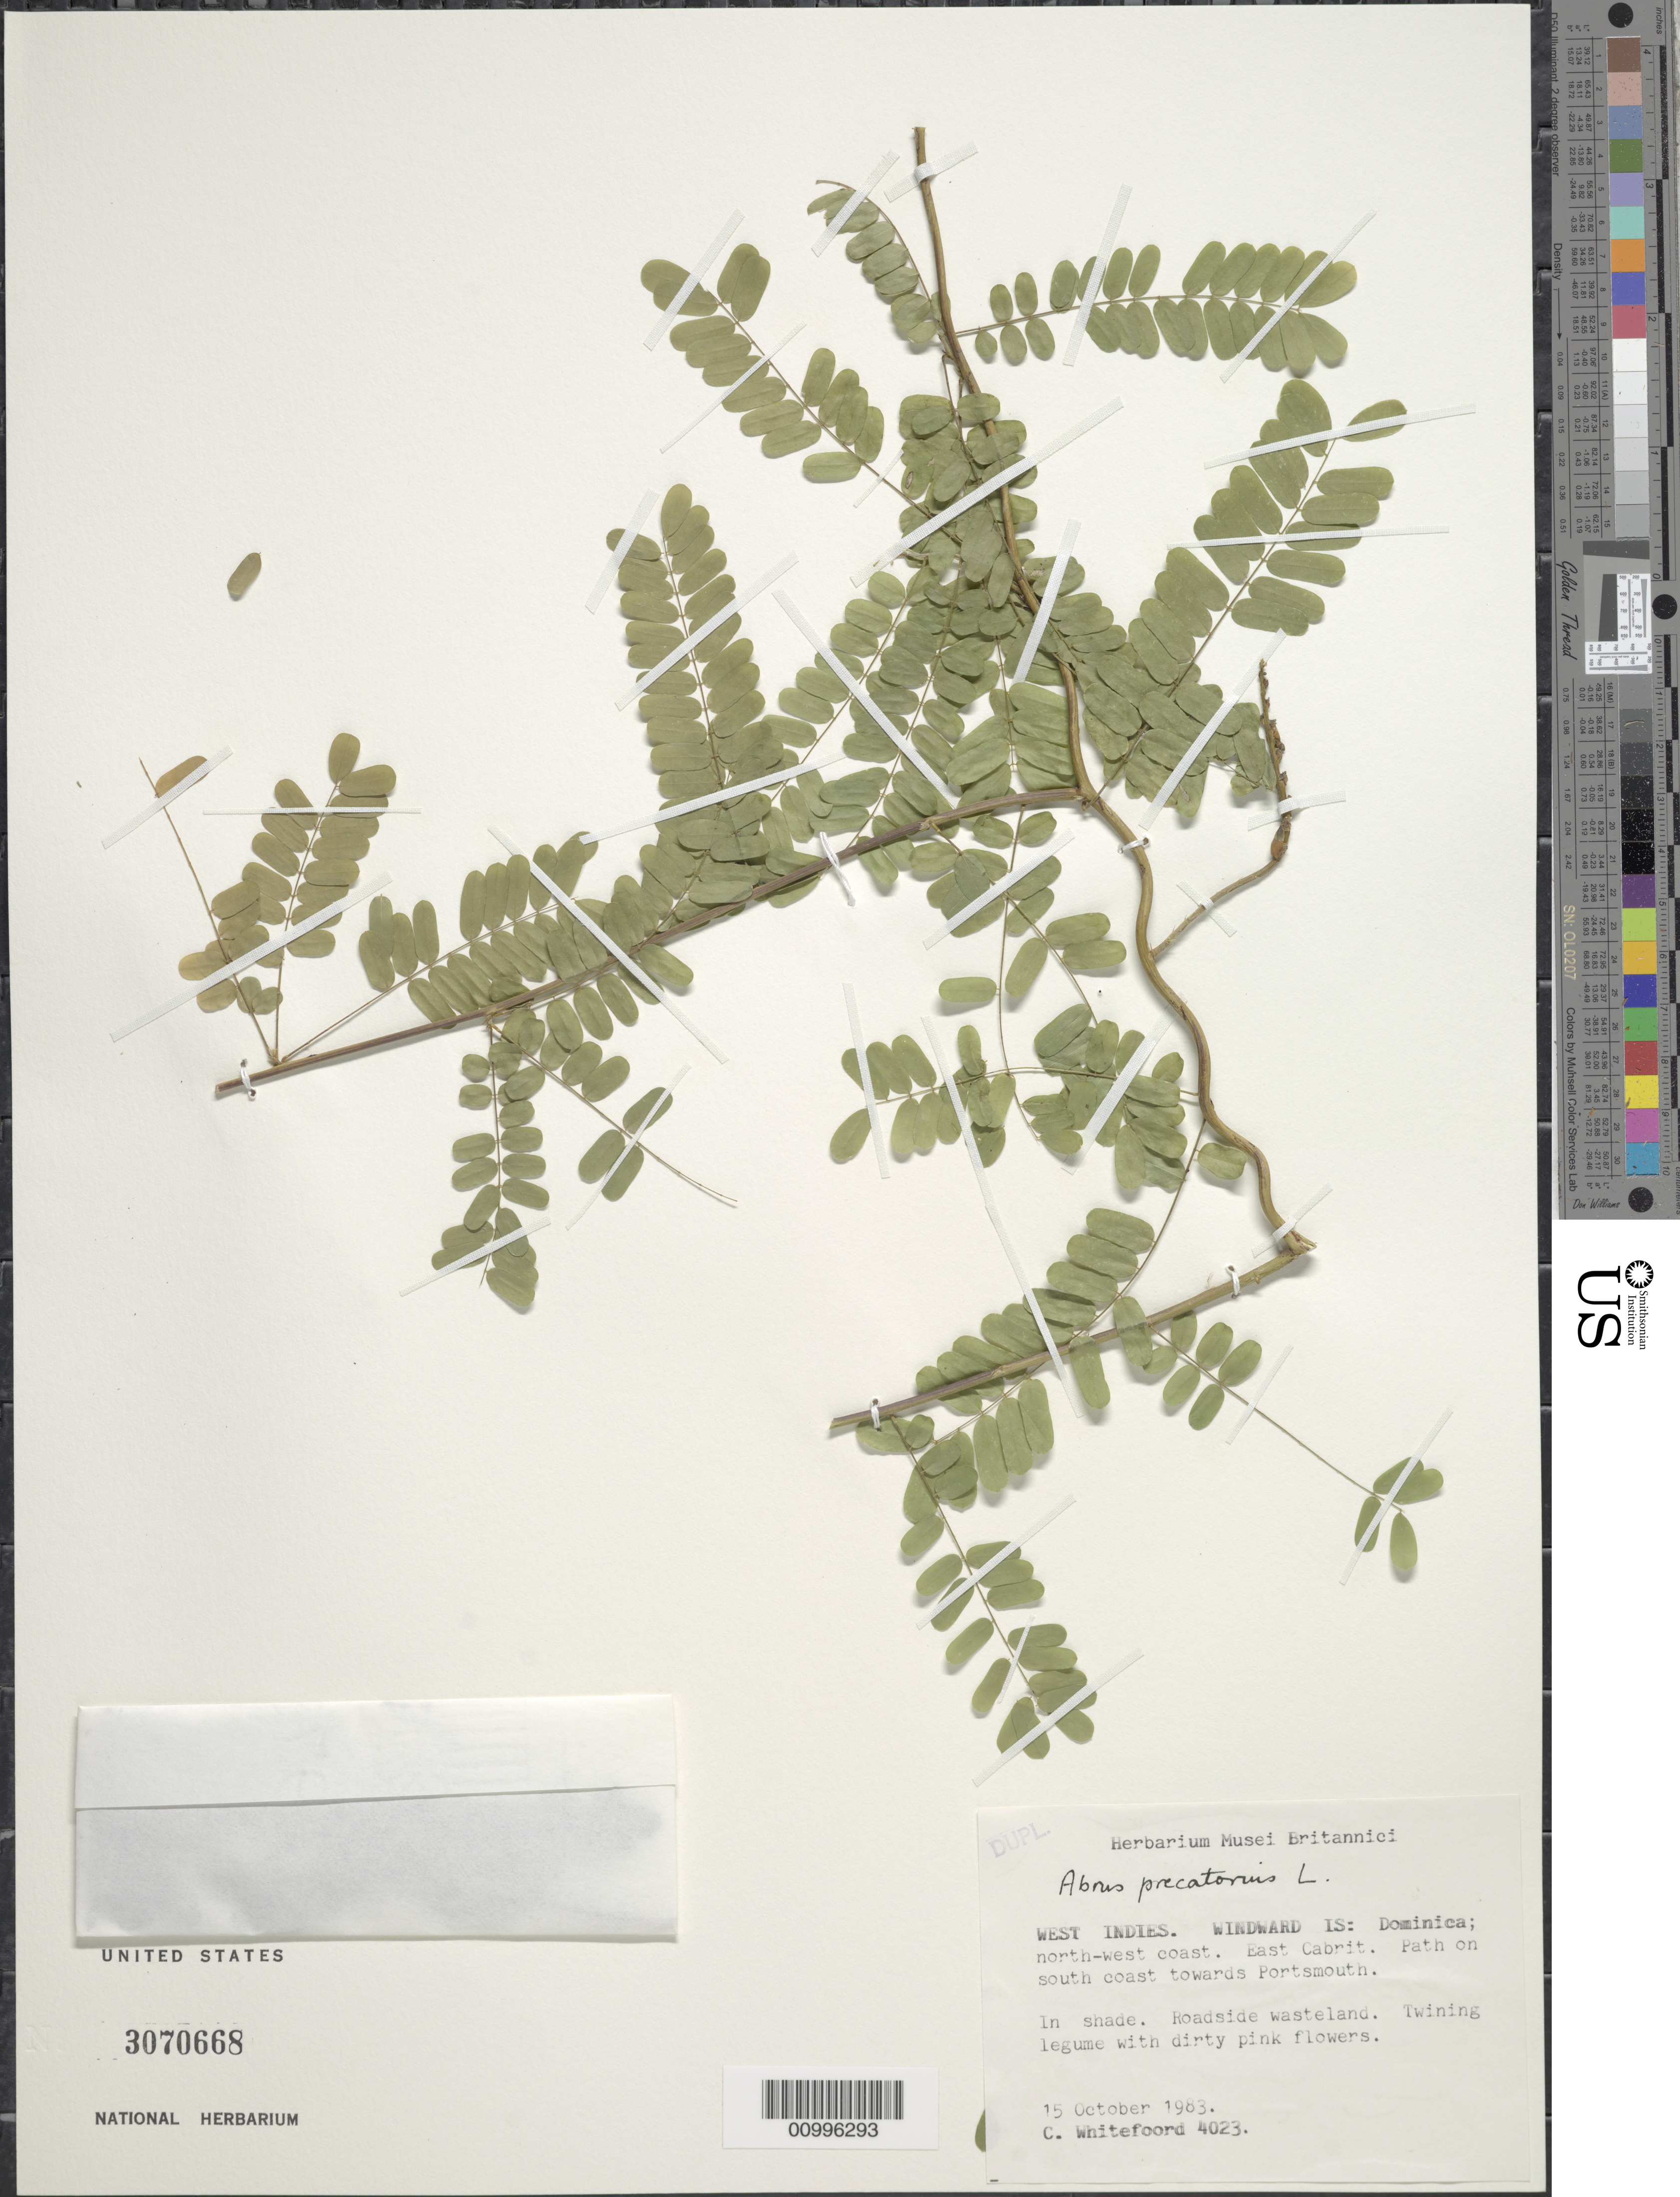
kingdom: Plantae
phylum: Tracheophyta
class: Magnoliopsida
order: Fabales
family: Fabaceae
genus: Abrus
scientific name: Abrus precatorius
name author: L.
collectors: C. Whitefoord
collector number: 4023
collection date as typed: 15 Oct 1983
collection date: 1983-10-15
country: Dominica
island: Dominica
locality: NW coast. East Cabrit. Path on S coast toward Portsmouth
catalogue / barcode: US 3070668